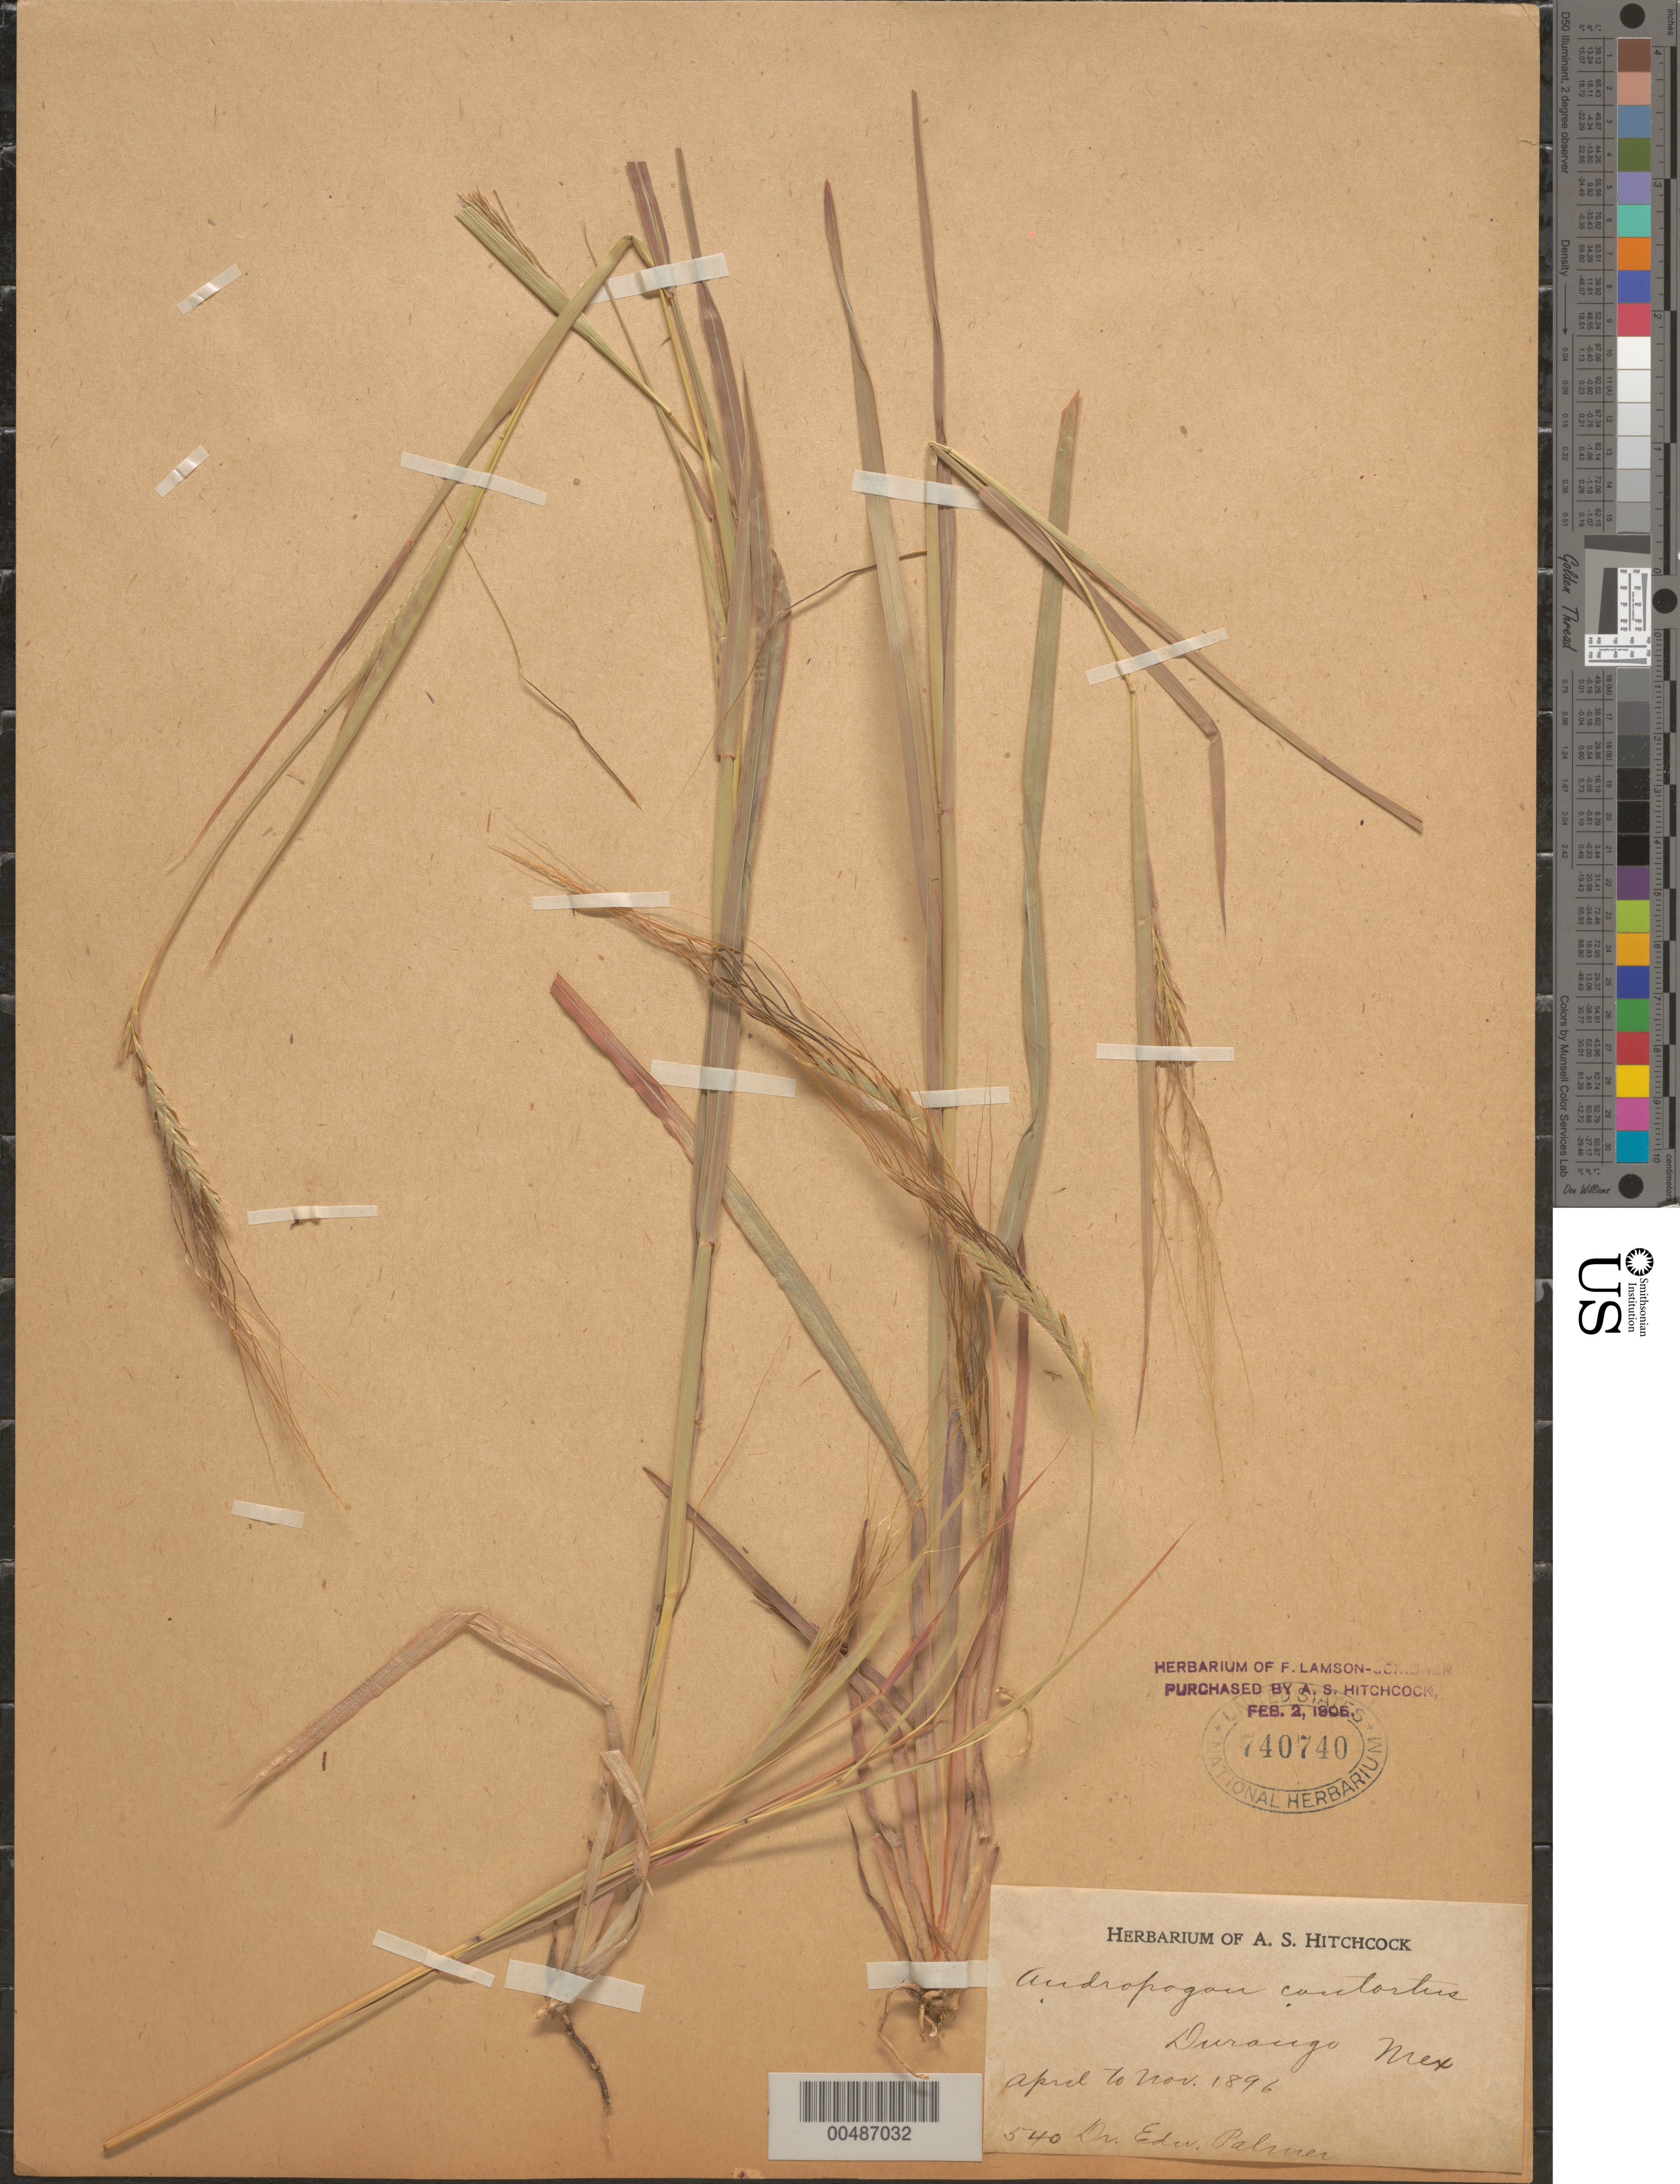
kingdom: Plantae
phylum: Tracheophyta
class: Liliopsida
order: Poales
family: Poaceae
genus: Heteropogon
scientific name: Heteropogon contortus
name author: (L.) P. Beauv. ex Roem. & Schult.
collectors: E. Palmer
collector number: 540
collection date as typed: Apr 1896 to Nov 1896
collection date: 1896-04/1896-11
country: Mexico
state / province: Durango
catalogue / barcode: US 740740